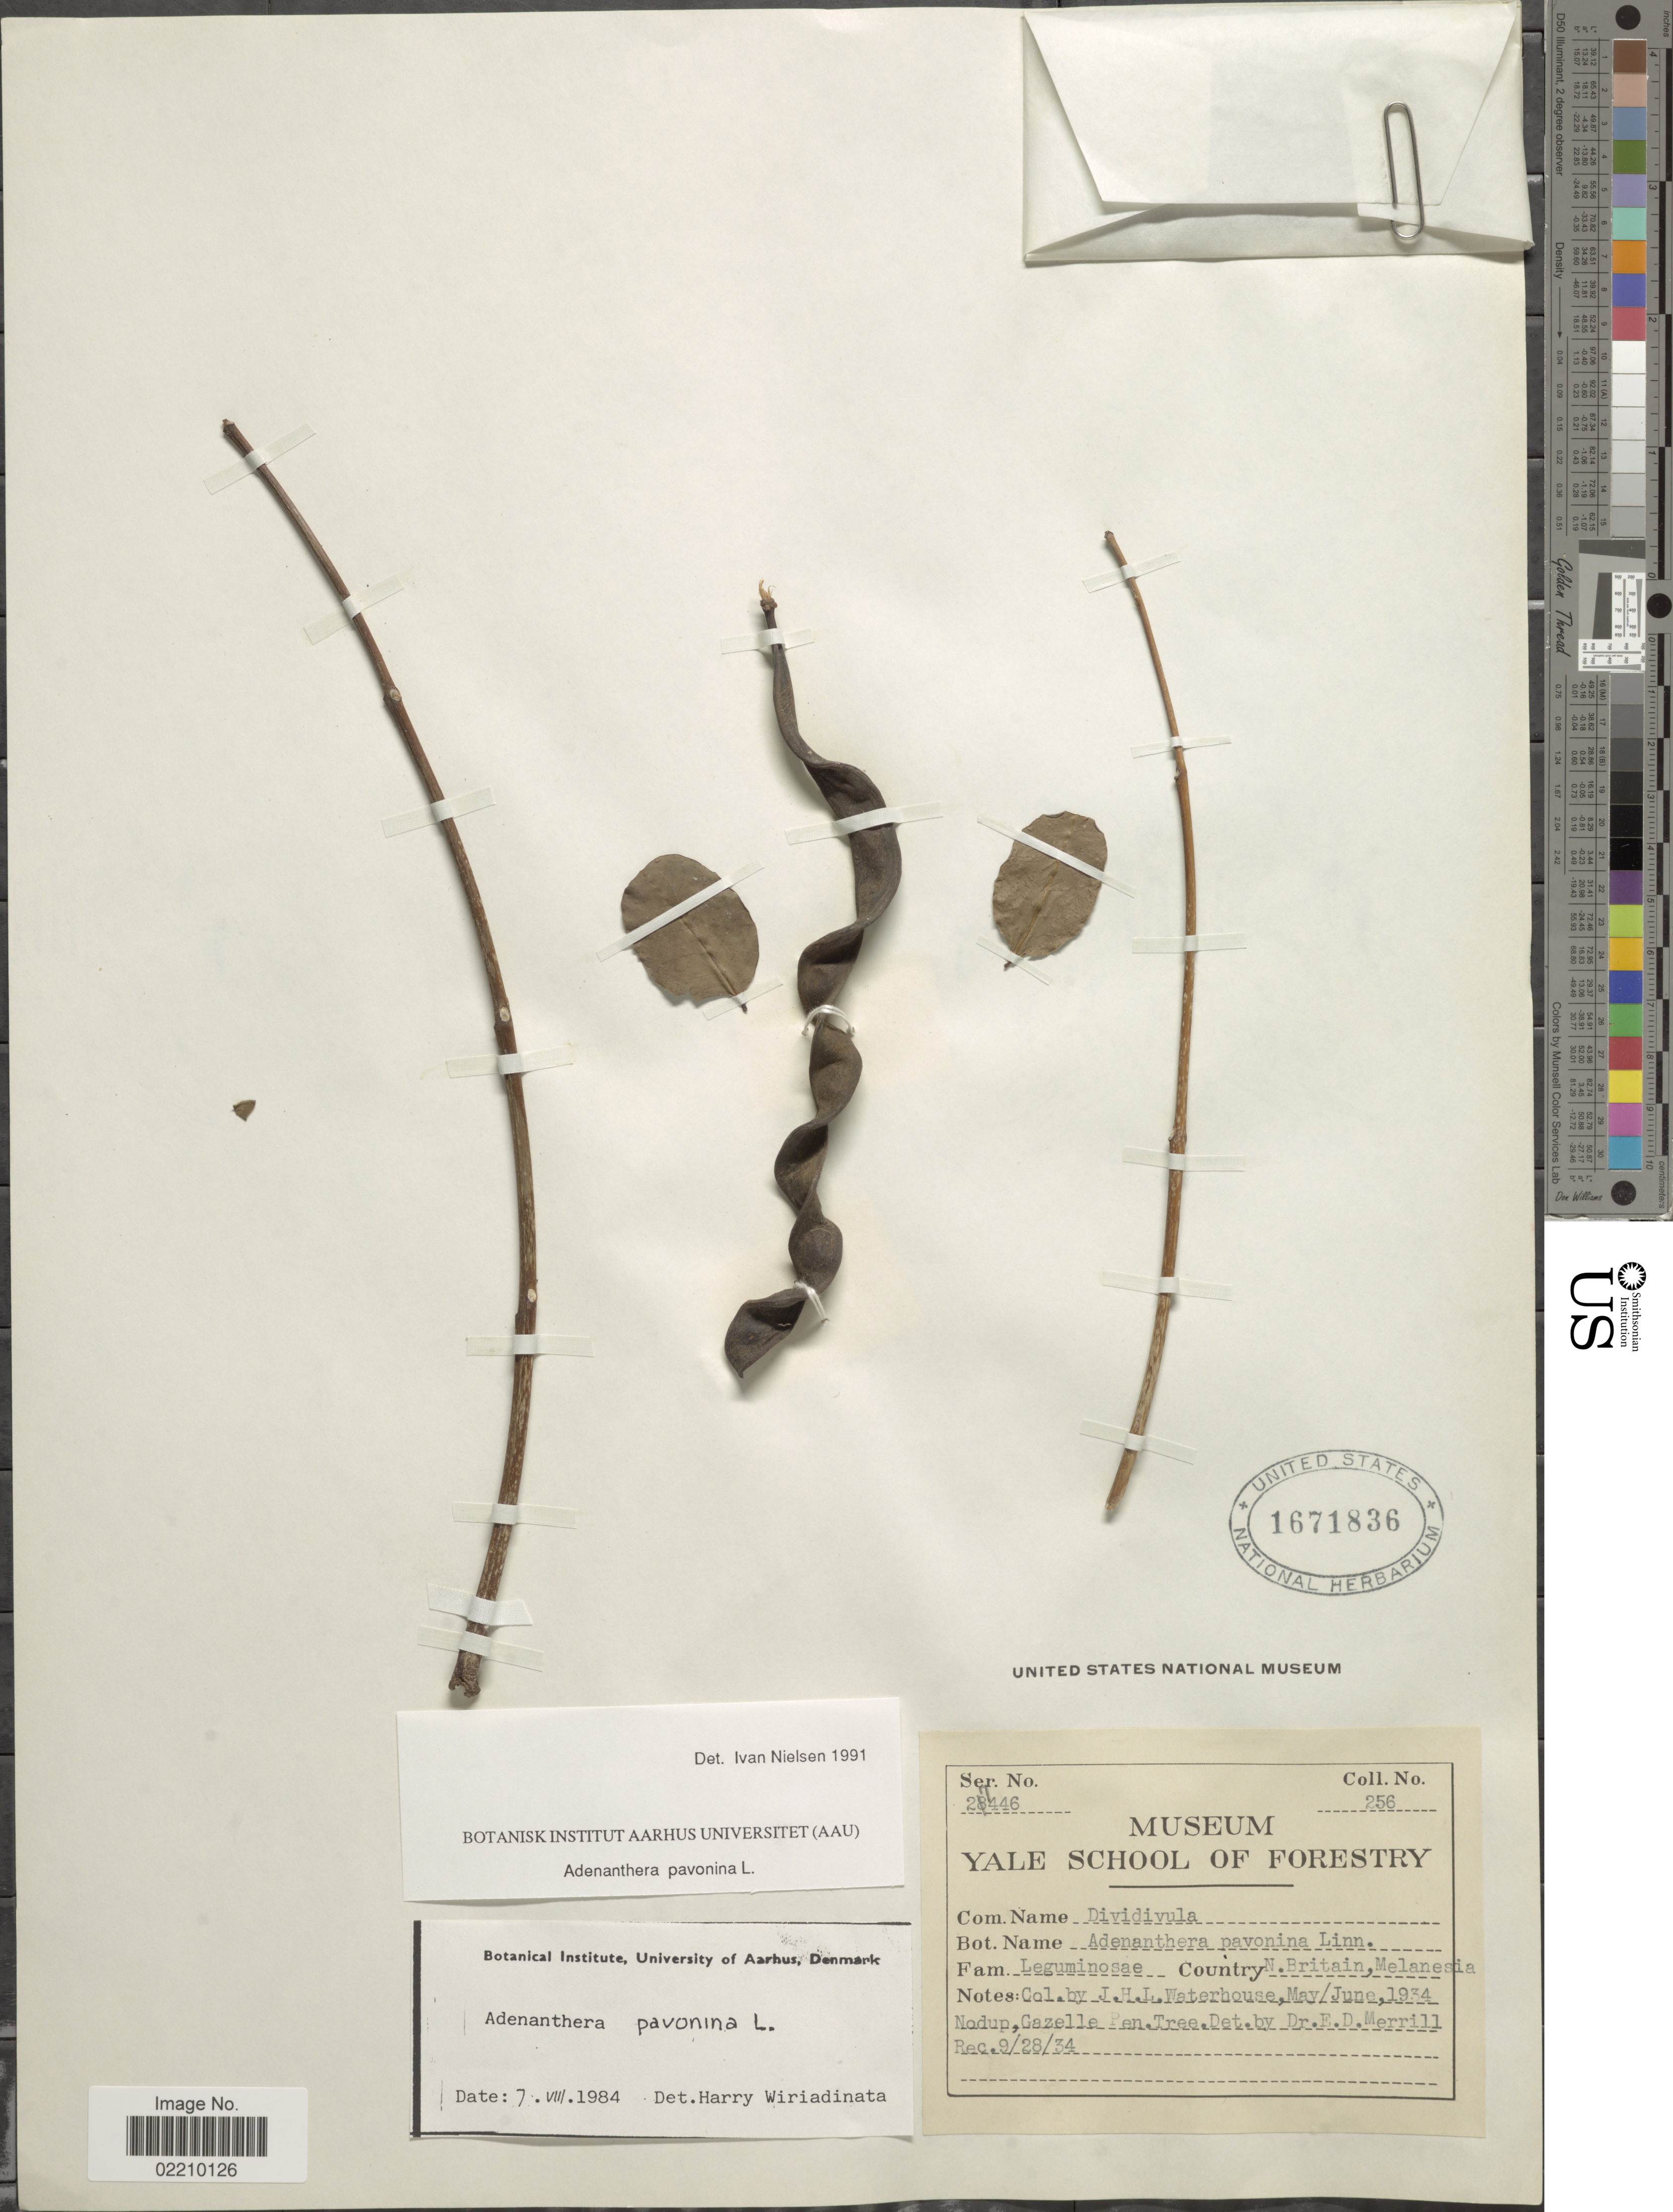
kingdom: Plantae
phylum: Tracheophyta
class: Magnoliopsida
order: Fabales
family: Fabaceae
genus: Adenanthera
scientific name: Adenanthera pavonina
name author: L.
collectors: J. Waterhouse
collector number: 256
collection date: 1934-05/1934-06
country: Papua New Guinea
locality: Country N. Britain, Melanesia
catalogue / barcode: US 1671836